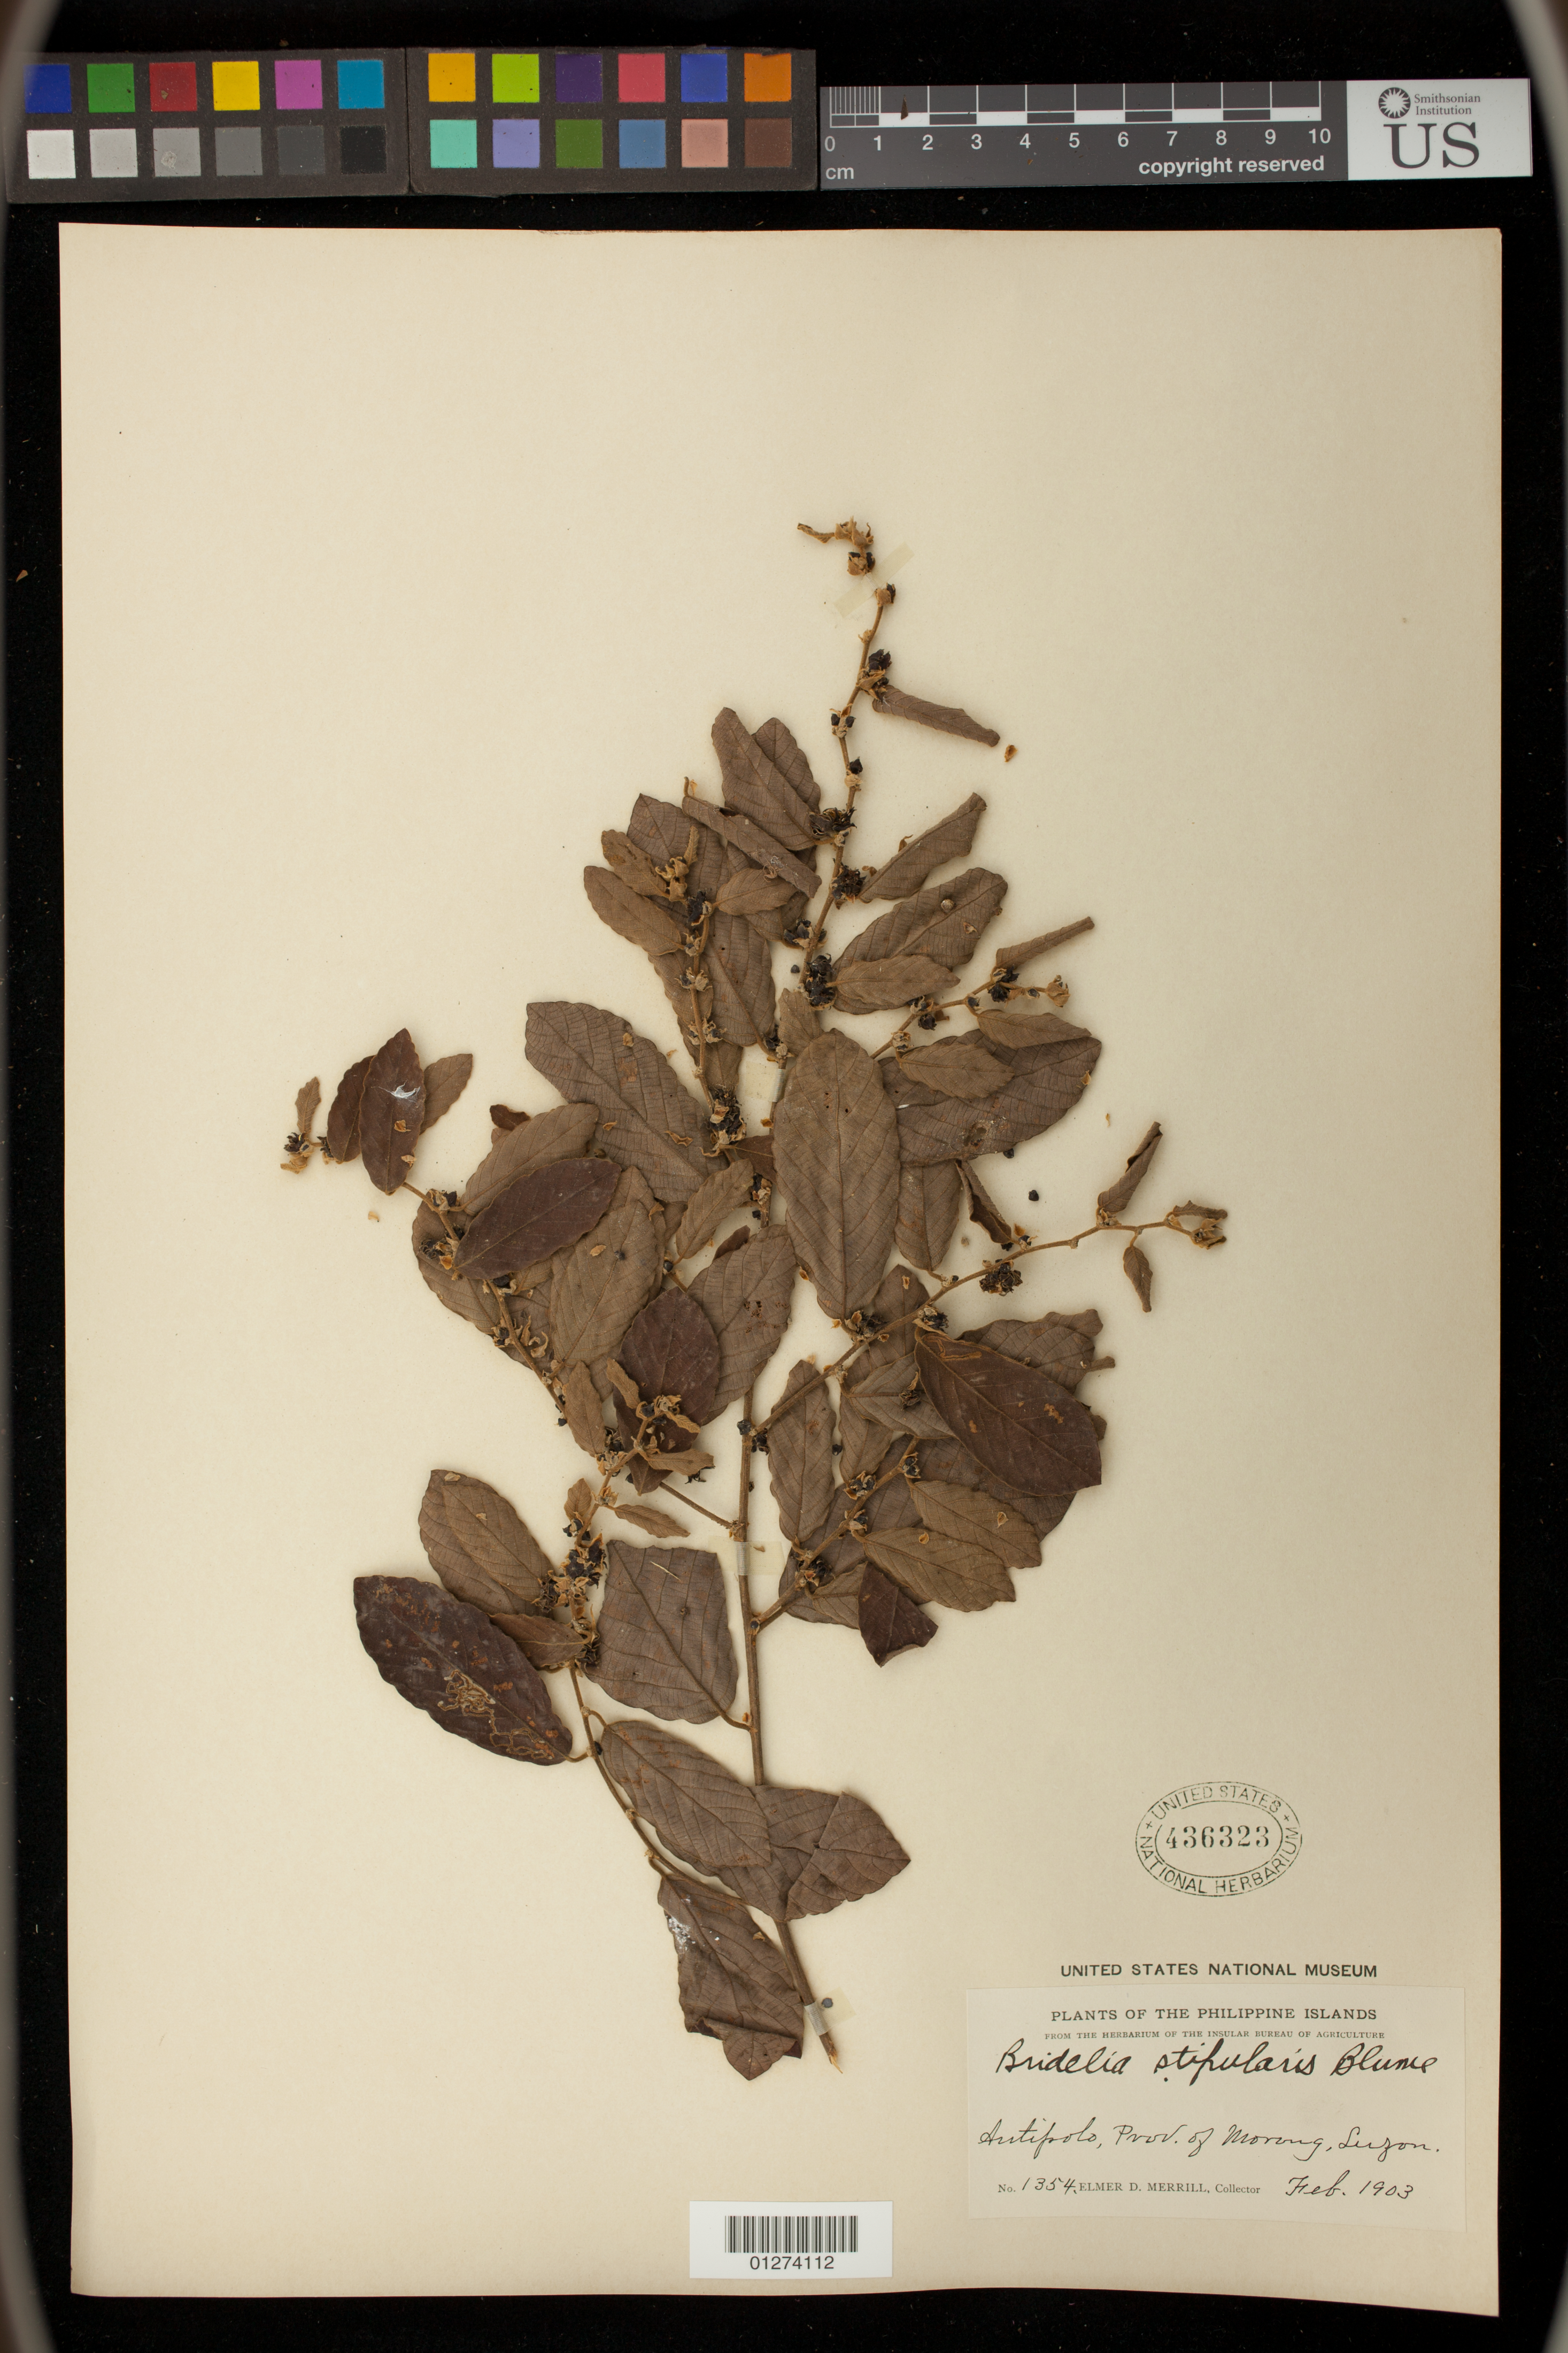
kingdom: Plantae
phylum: Tracheophyta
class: Magnoliopsida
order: Malpighiales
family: Phyllanthaceae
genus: Bridelia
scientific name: Bridelia stipularis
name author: (L.) Blume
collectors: E. D. Merrill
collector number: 1354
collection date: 1903-02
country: Philippines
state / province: Calabarzon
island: Luzon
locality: Antipolo, Prov. of Morong, Luzon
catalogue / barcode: US 436323